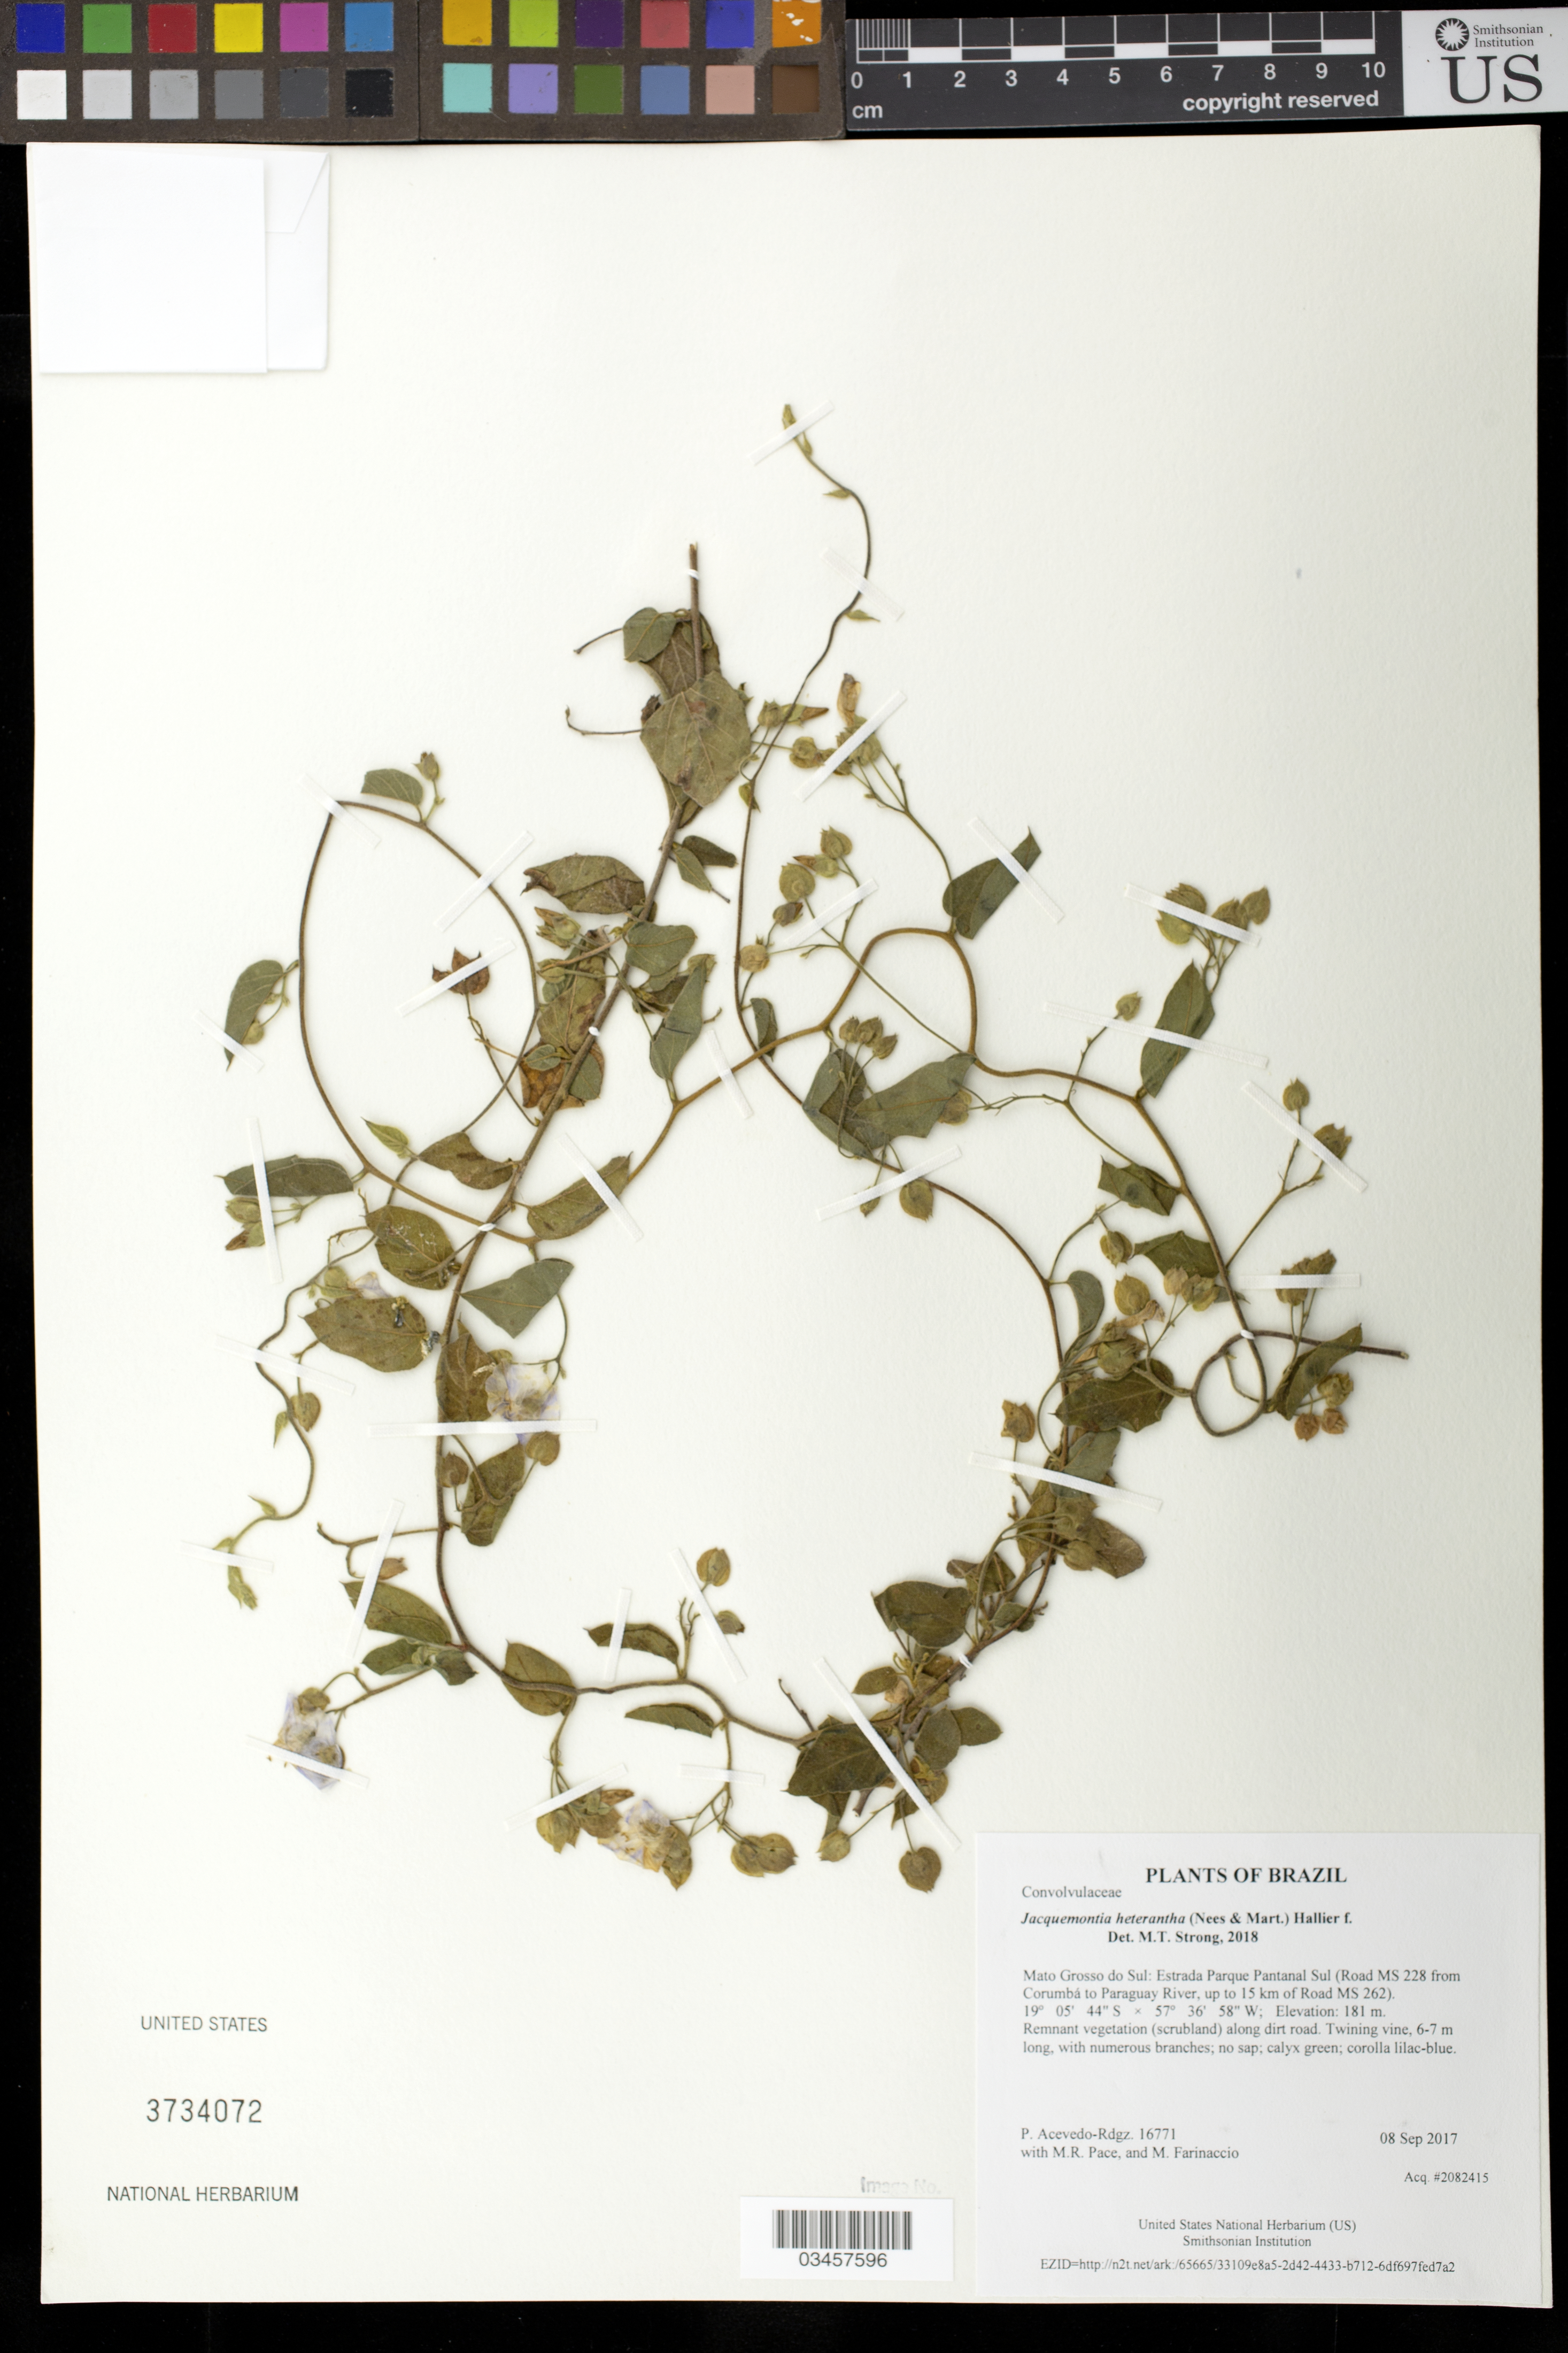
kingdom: Plantae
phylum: Tracheophyta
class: Magnoliopsida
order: Solanales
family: Convolvulaceae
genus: Jacquemontia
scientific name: Jacquemontia heterantha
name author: (Nees & Mart.) Hallier f.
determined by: Strong, Mark T., (BOT), Smithsonian Institution - National Museum of Natural History (UNITED STATES)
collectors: P. Acevedo-Rodr., M. R. Pace & M. Farinaccio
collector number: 16771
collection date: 2017-09-08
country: Brazil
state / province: Mato Grosso do Sul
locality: Estrada Parque Pantanal Sul (Road MS 228 from Corumbá to Paraguay River, up to 15 km of Road MS 262)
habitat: Remnant vegetation (scrubland) along dirt road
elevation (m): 181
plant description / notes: US, NY, MO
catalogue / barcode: US 3734072